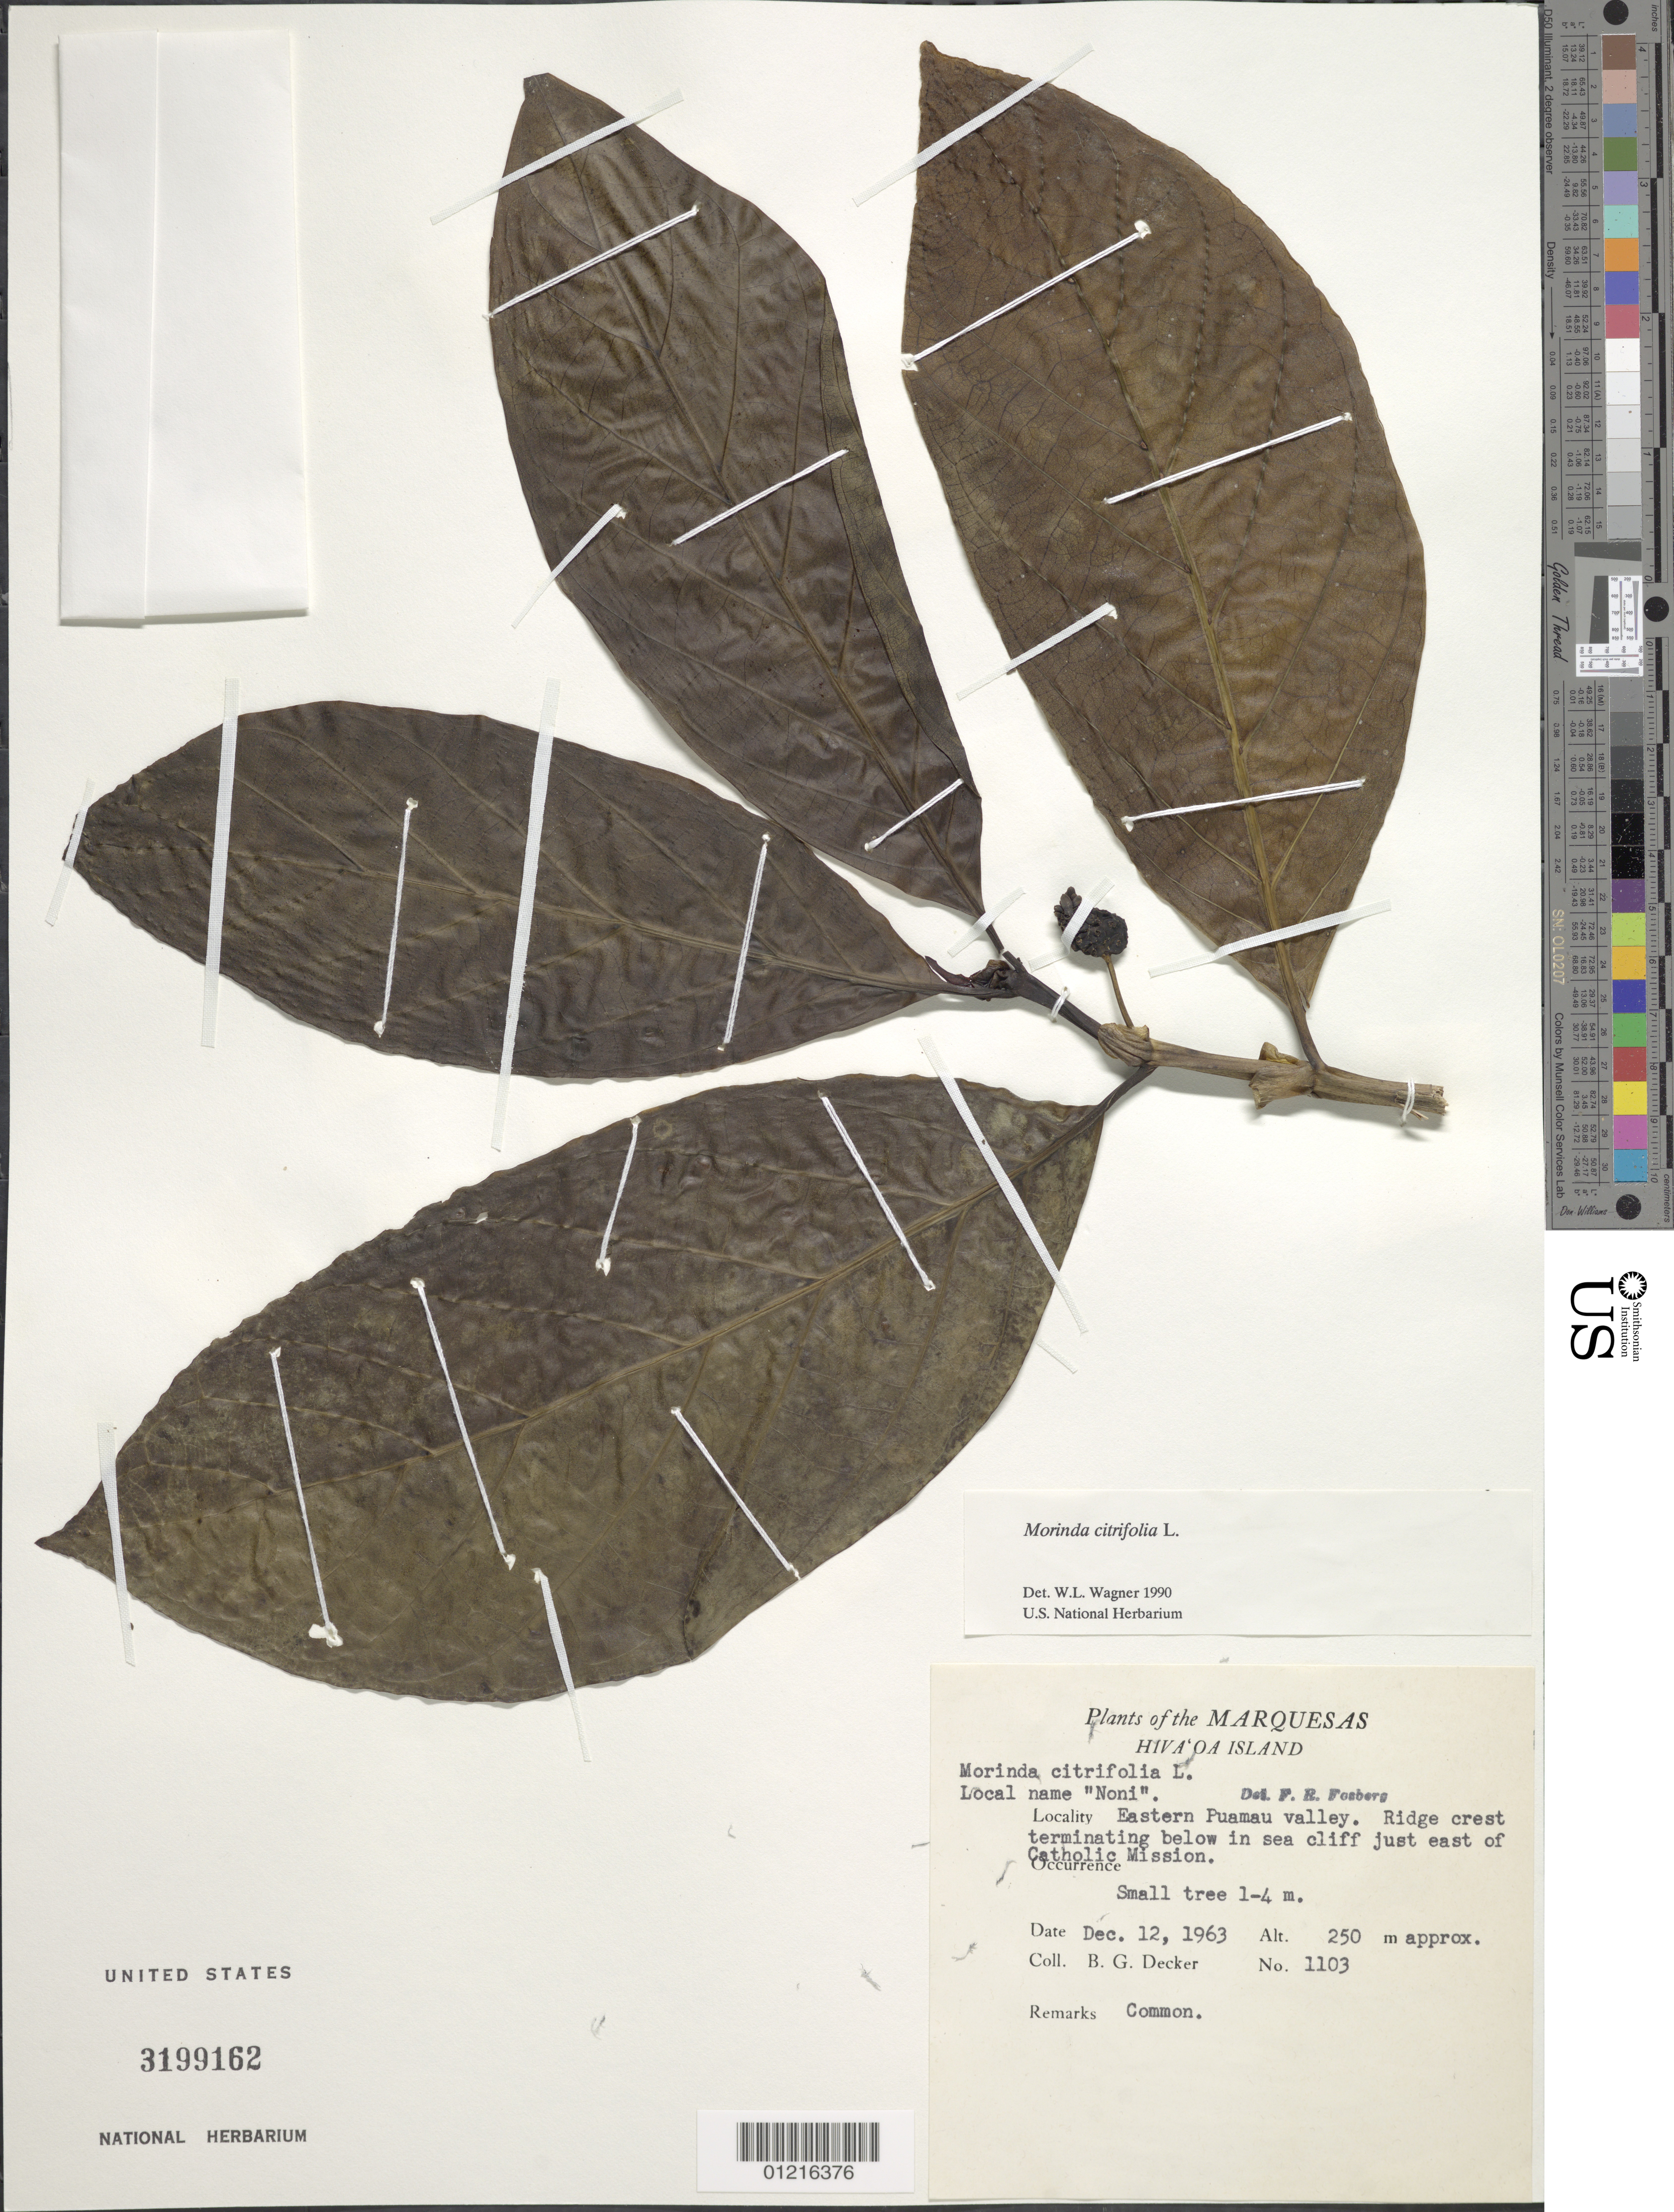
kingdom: Plantae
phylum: Tracheophyta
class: Magnoliopsida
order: Gentianales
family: Rubiaceae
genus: Morinda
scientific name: Morinda citrifolia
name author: L.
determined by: Wagner, W. L., (BOT), Smithsonian Institution - National Museum of Natural History (UNITED STATES)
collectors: B. G. Decker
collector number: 1103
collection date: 1963-12-12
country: French Polynesia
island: Hiva Oa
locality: E Puamau Valley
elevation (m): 250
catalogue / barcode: US 3199162